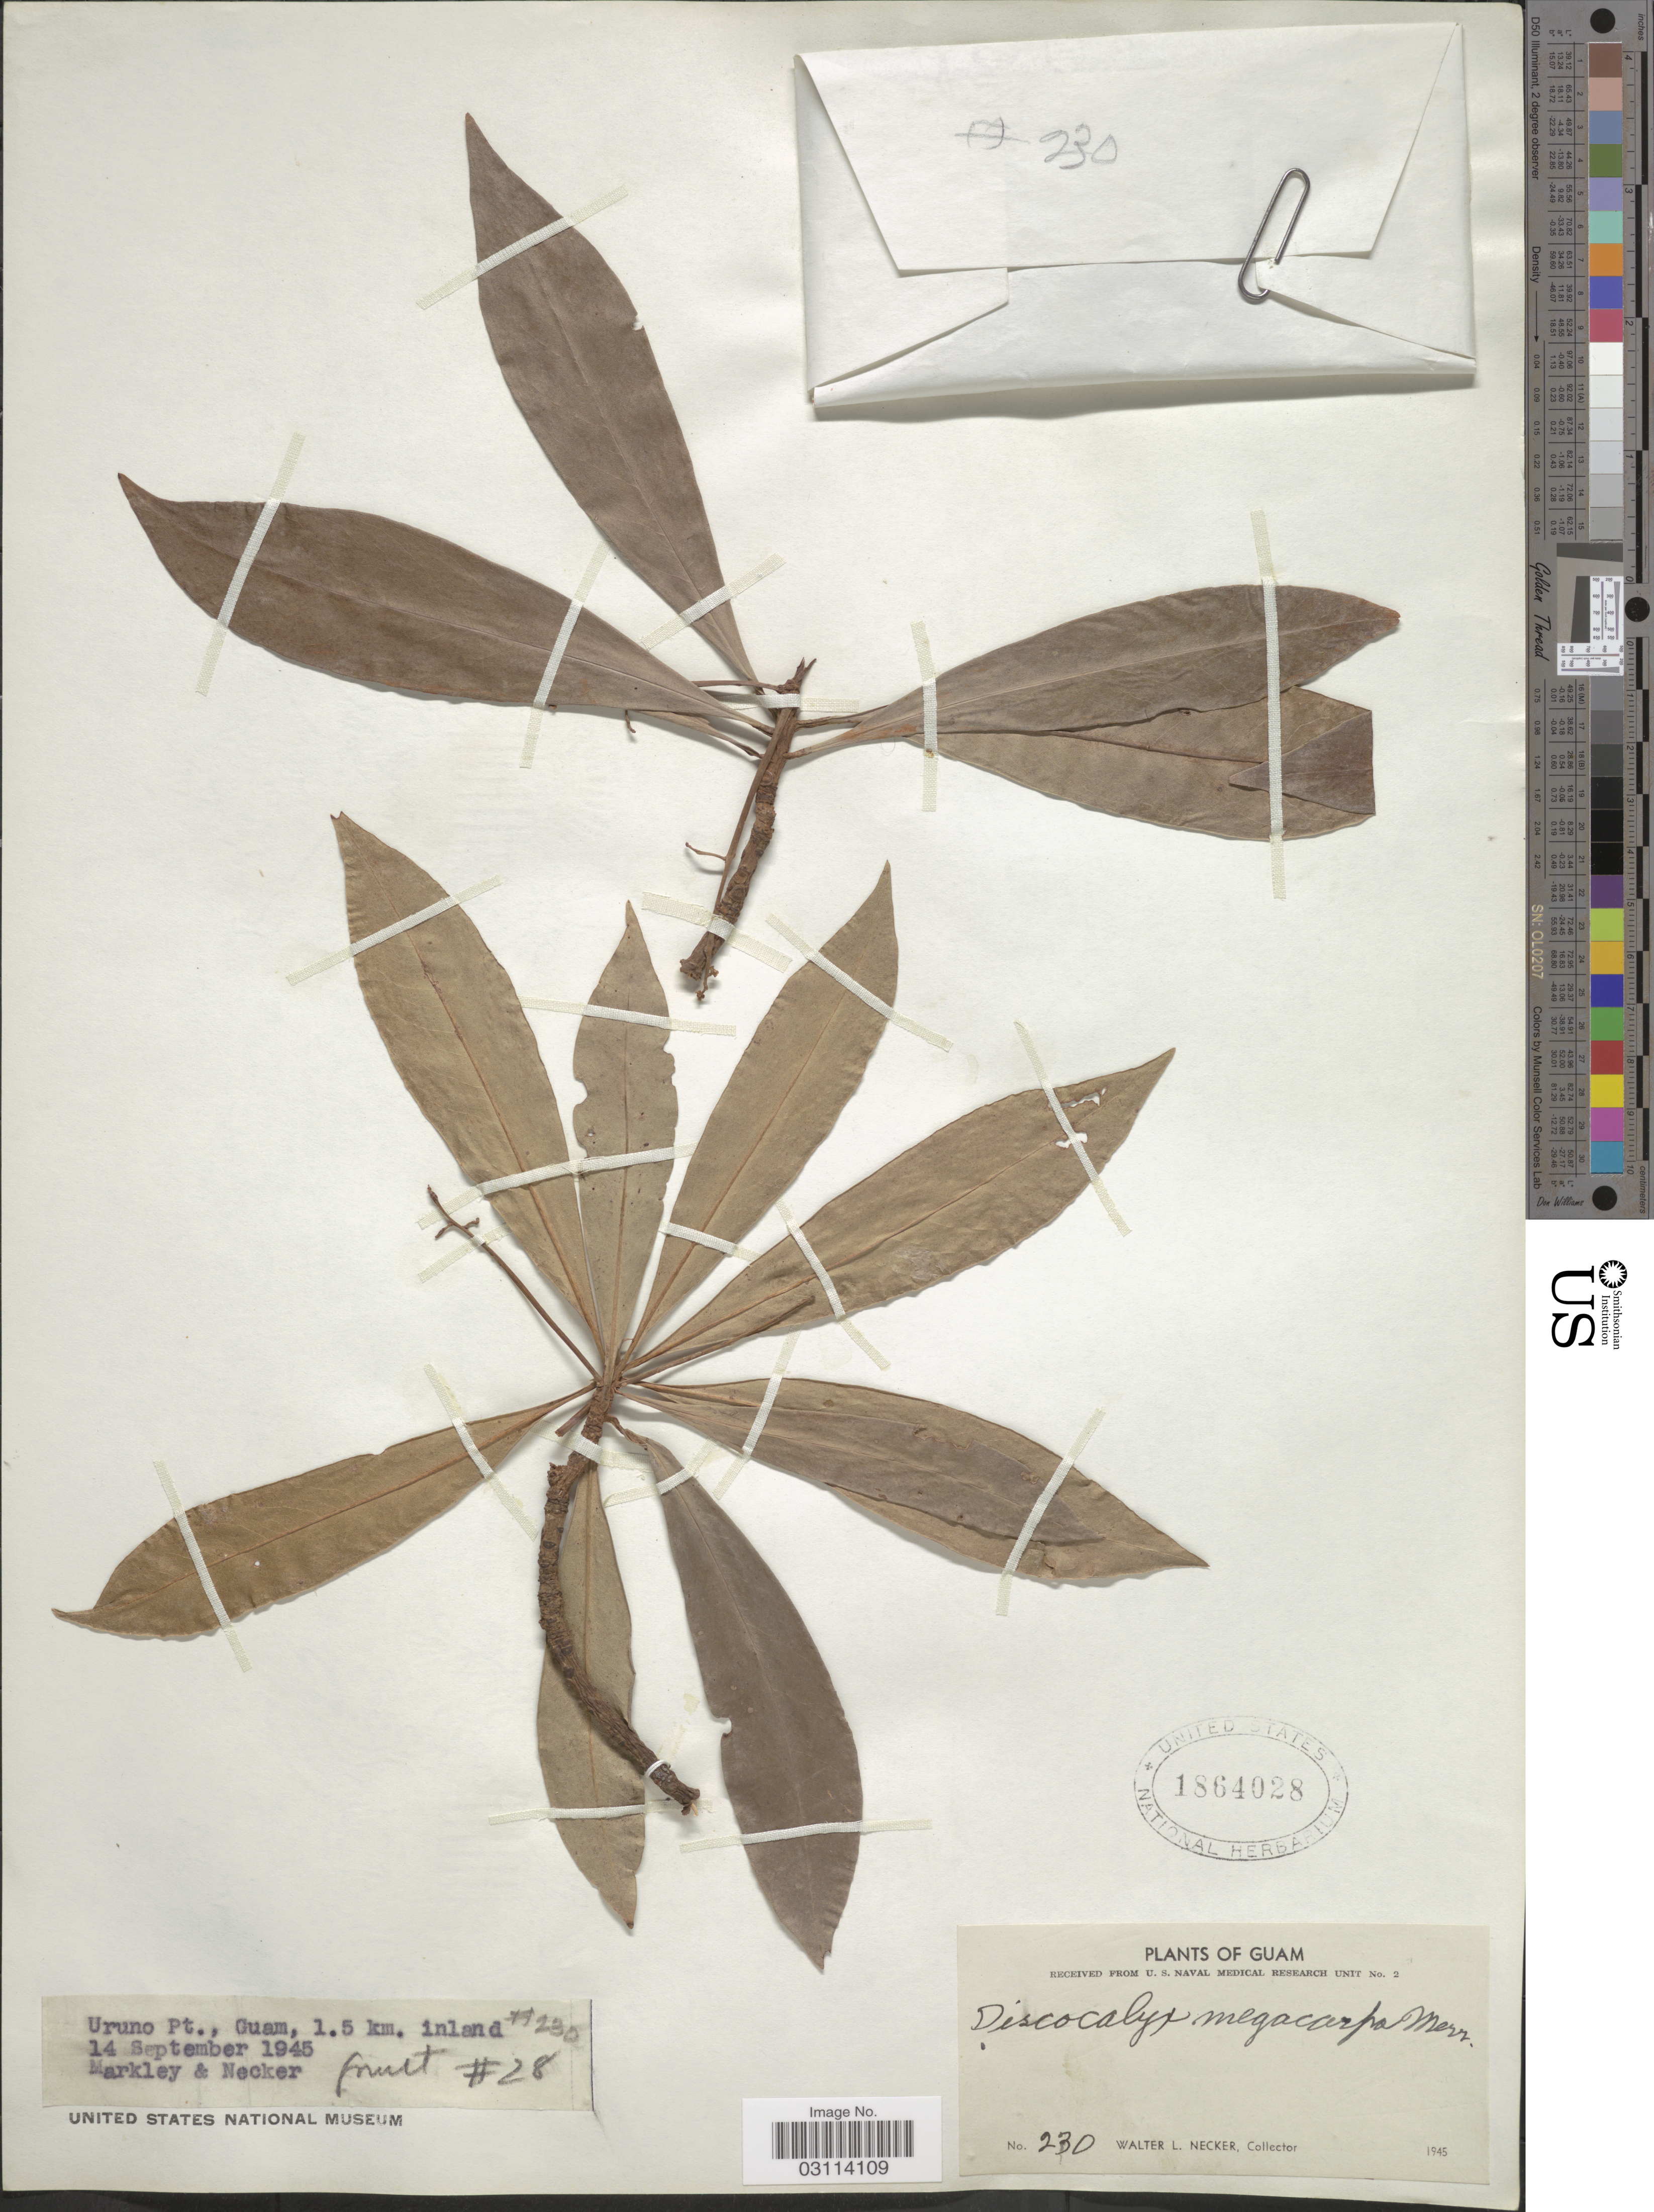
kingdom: Plantae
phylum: Tracheophyta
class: Magnoliopsida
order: Ericales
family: Primulaceae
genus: Discocalyx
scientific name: Discocalyx megacarpa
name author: Merr.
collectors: Markley & W. L. Necker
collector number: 230/28?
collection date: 1945-09-14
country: Guam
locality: Uruno Pt., 1.5 km inland.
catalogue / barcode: US 1864028